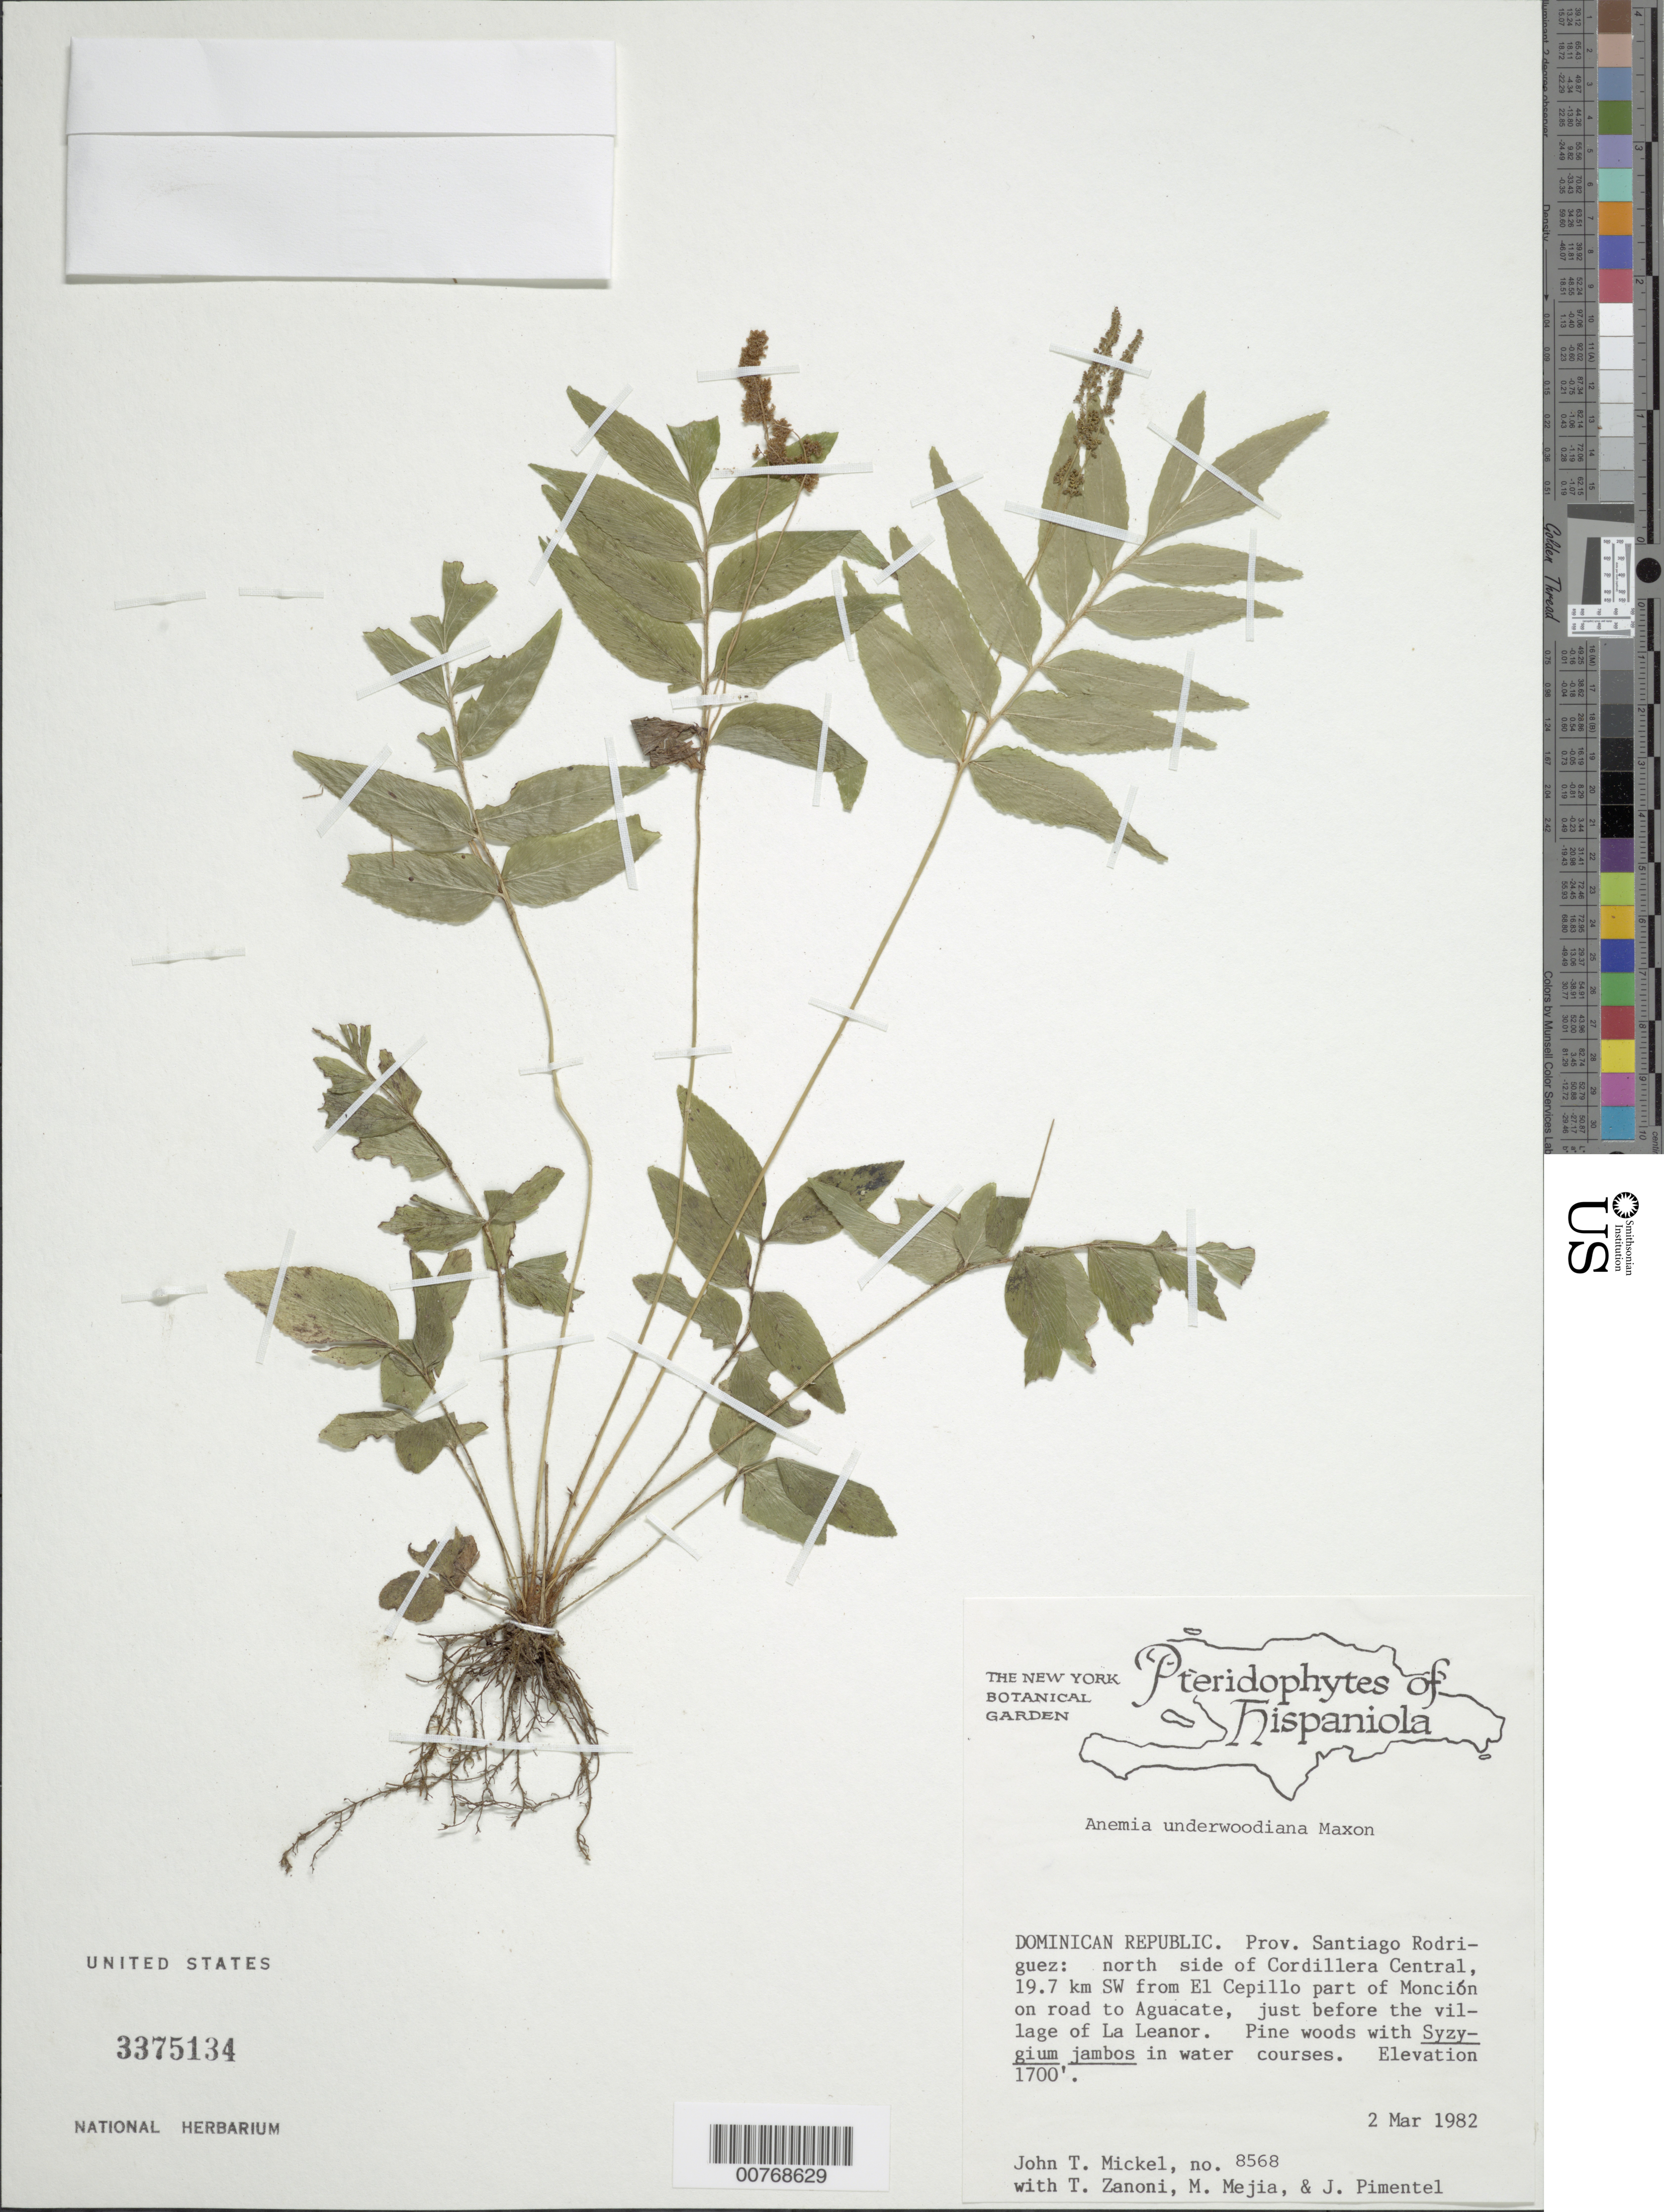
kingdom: Plantae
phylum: Tracheophyta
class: Polypodiopsida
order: Schizaeales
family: Anemiaceae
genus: Anemia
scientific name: Anemia underwoodiana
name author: Maxon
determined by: Mickel, J. T., (NY), New York Botanical Garden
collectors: J. T. Mickel, T. A. Zanoni, M. Mejia & J. Pimentel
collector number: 8568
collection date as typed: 02 Mar 1982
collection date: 1982-03-02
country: Dominican Republic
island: Hispaniola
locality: Provincia Santigao Rodriguez, N side of Cordillera Central, 19.7 km SW from El Cepillo part of Monción on road to Aguacate, just before the village of Leanor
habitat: Pine woods with Syzygium jambos in water courses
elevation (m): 518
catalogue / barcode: US 3375134